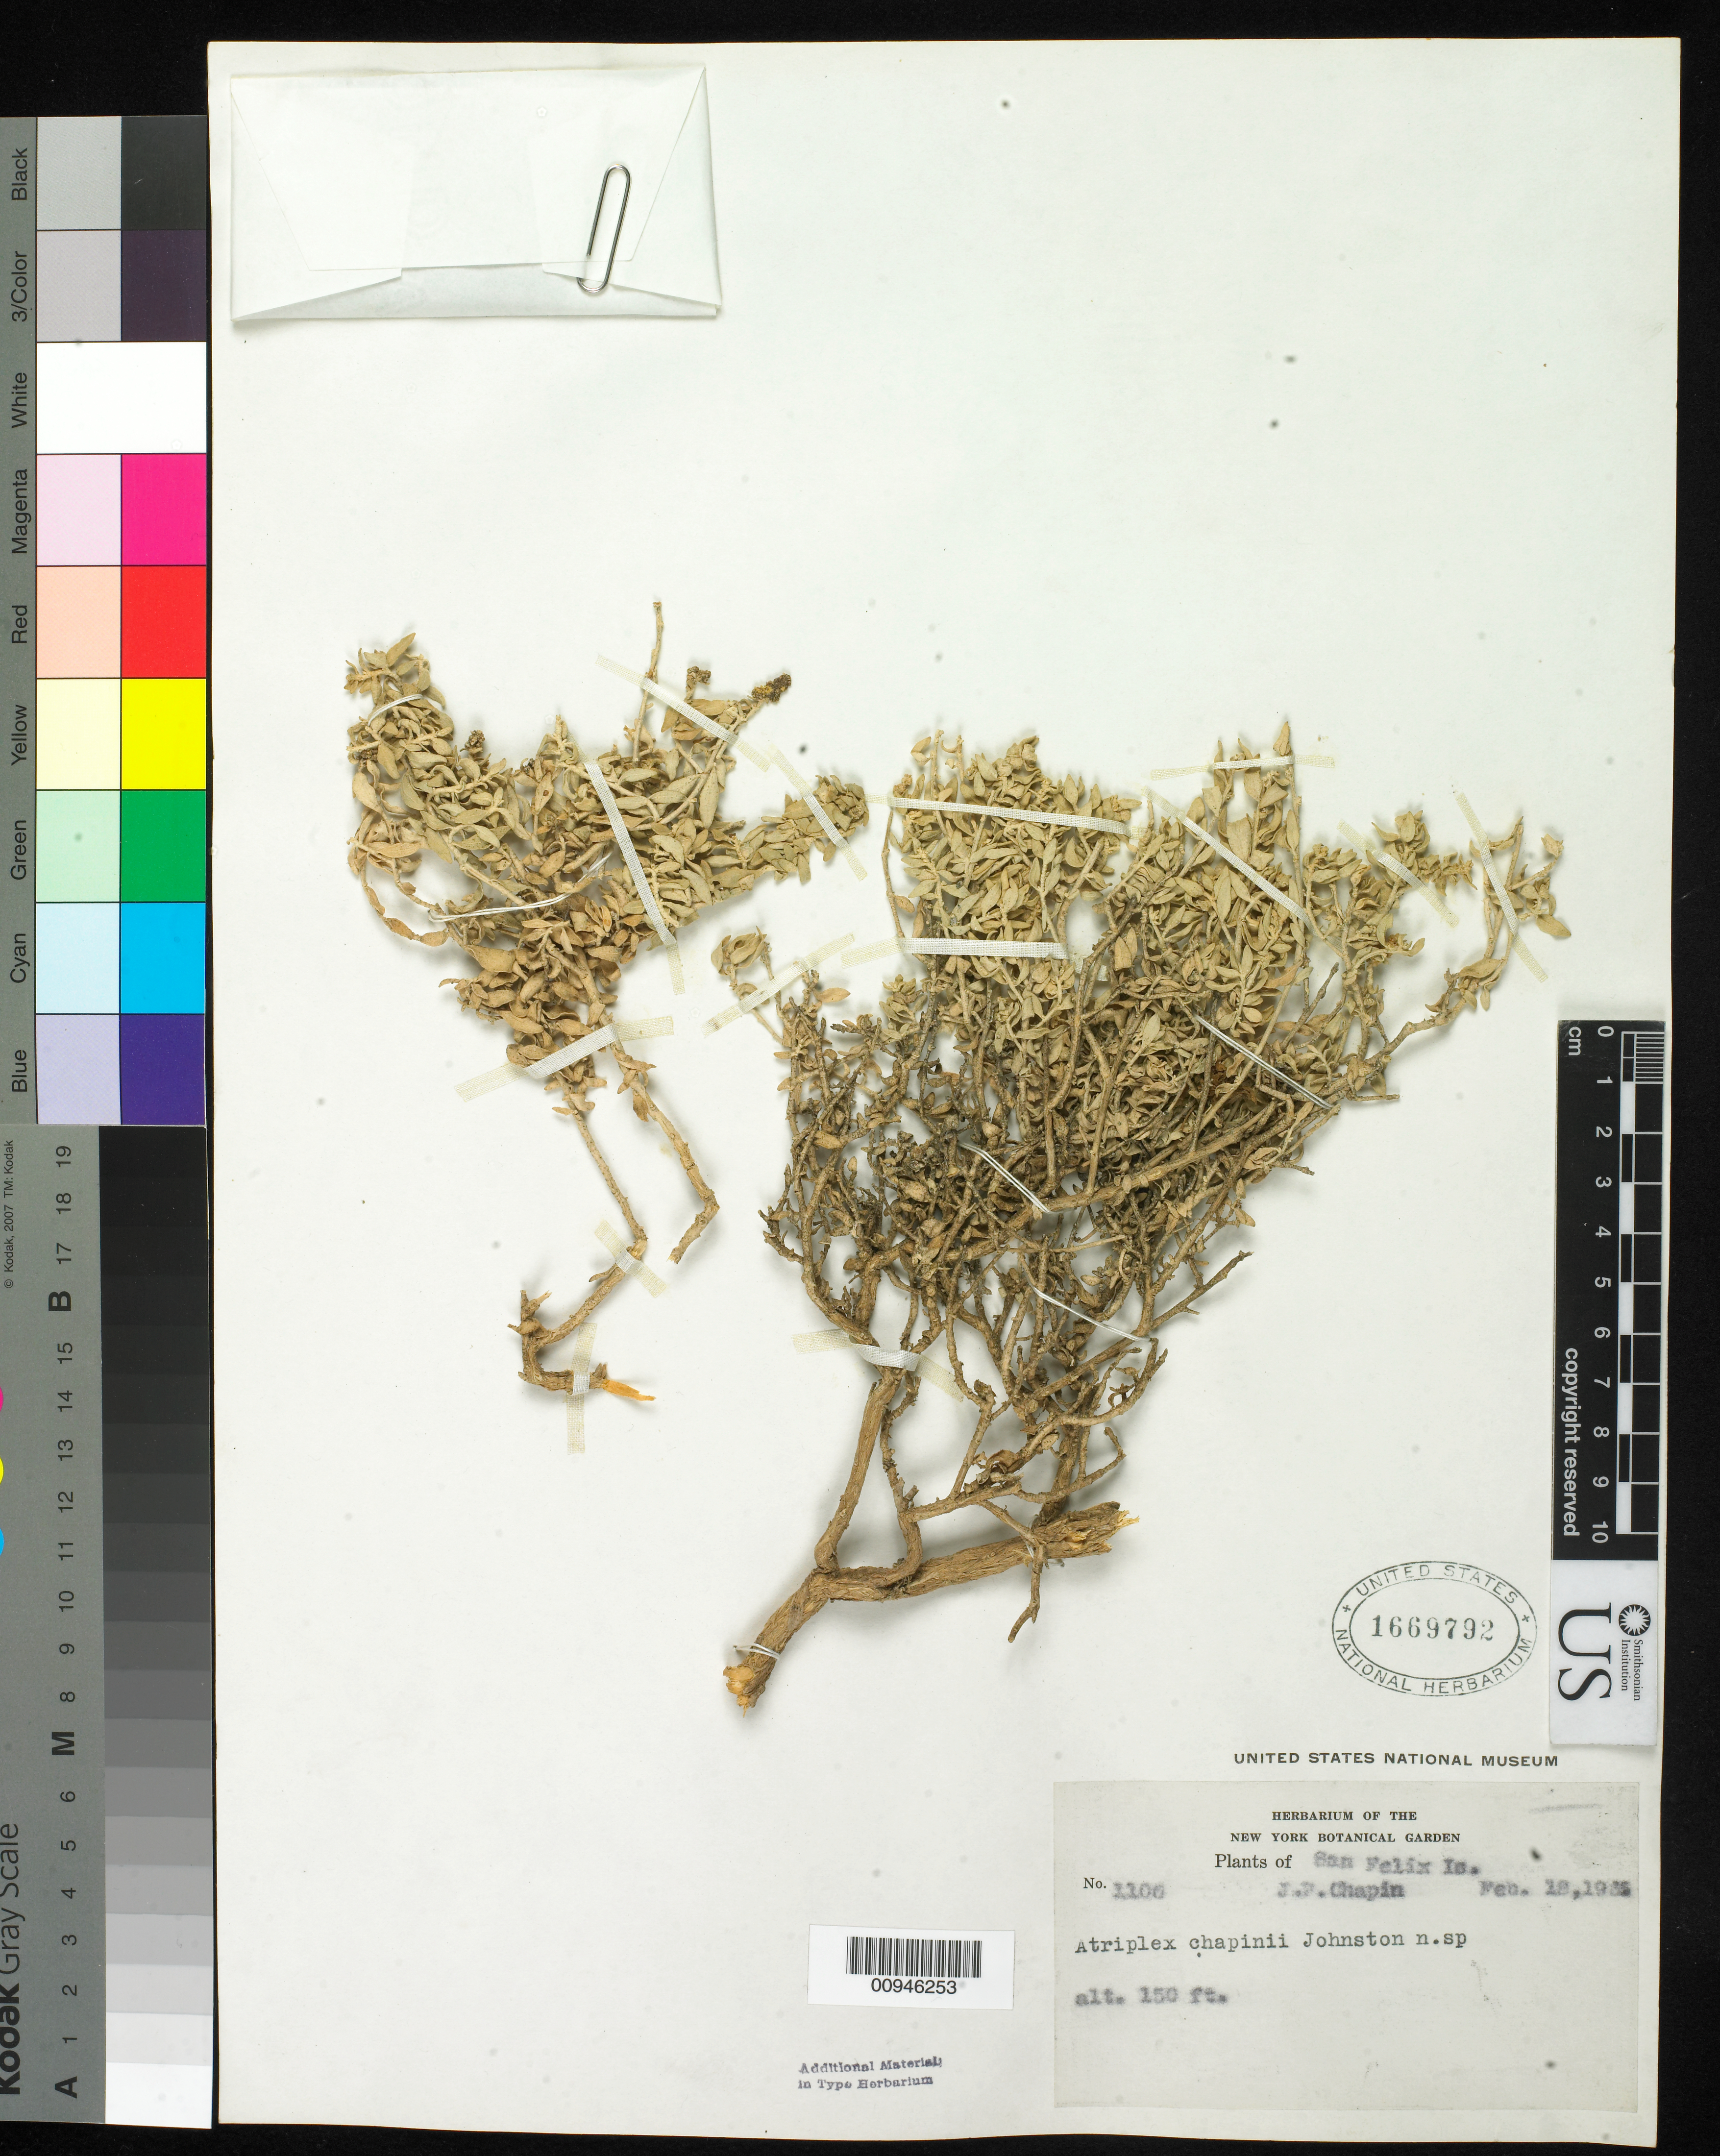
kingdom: Plantae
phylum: Tracheophyta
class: Magnoliopsida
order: Caryophyllales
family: Amaranthaceae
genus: Atriplex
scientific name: Atriplex chapinii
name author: I.M. Johnst.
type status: Possible Type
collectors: J. Chapin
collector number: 1104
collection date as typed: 18 Feb 1935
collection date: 1935-02-18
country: Chile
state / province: Atacama (III)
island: Isla San Felix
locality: San Felix Is.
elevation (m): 46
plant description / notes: Protologue cites type as Chapin 1104. Number is illegible on this specimen's label (looks like "1100" or "1106"), but collection date & locality match.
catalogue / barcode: US 1669792